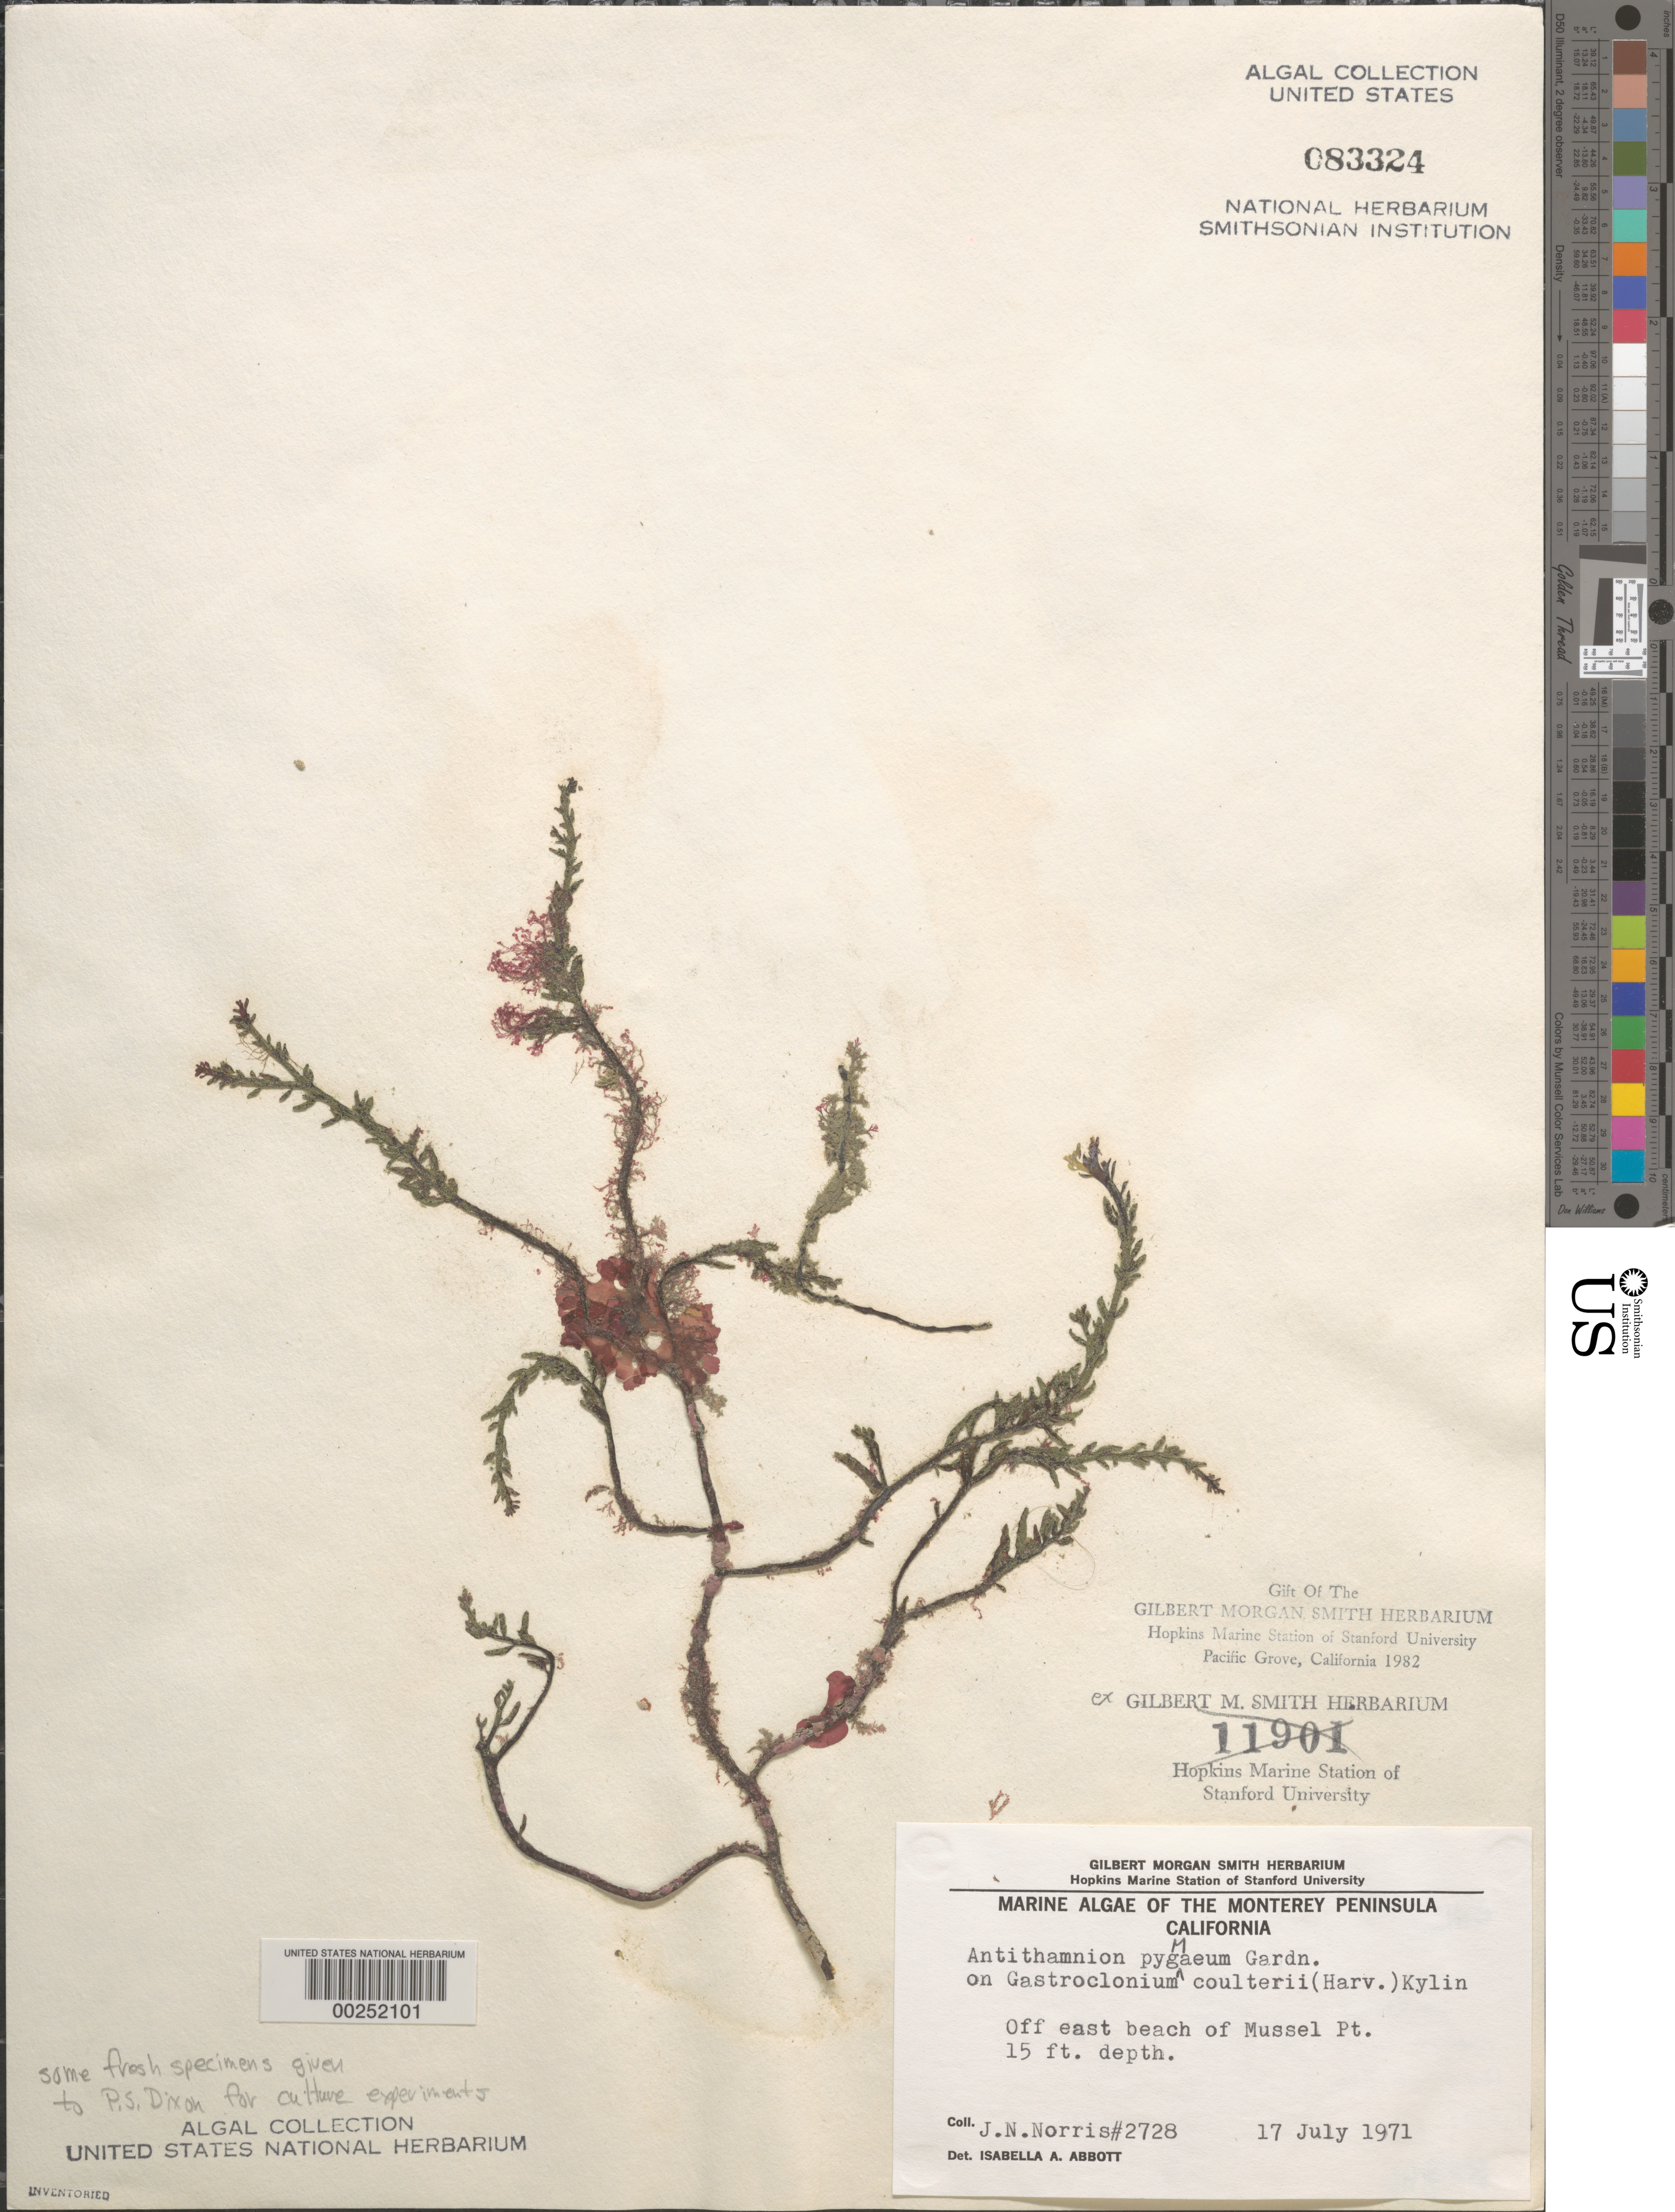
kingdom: Plantae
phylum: Rhodophyta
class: Florideophyceae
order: Ceramiales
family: Ceramiaceae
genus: Antithamnion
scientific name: Antithamnion densum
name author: (Suhr) M. Howe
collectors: J. N. Norris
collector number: JN-2728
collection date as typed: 17 Jul 1971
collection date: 1971-07-17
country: United States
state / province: California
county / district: Monterey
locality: Mussel Point, off east beach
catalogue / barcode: US 83324